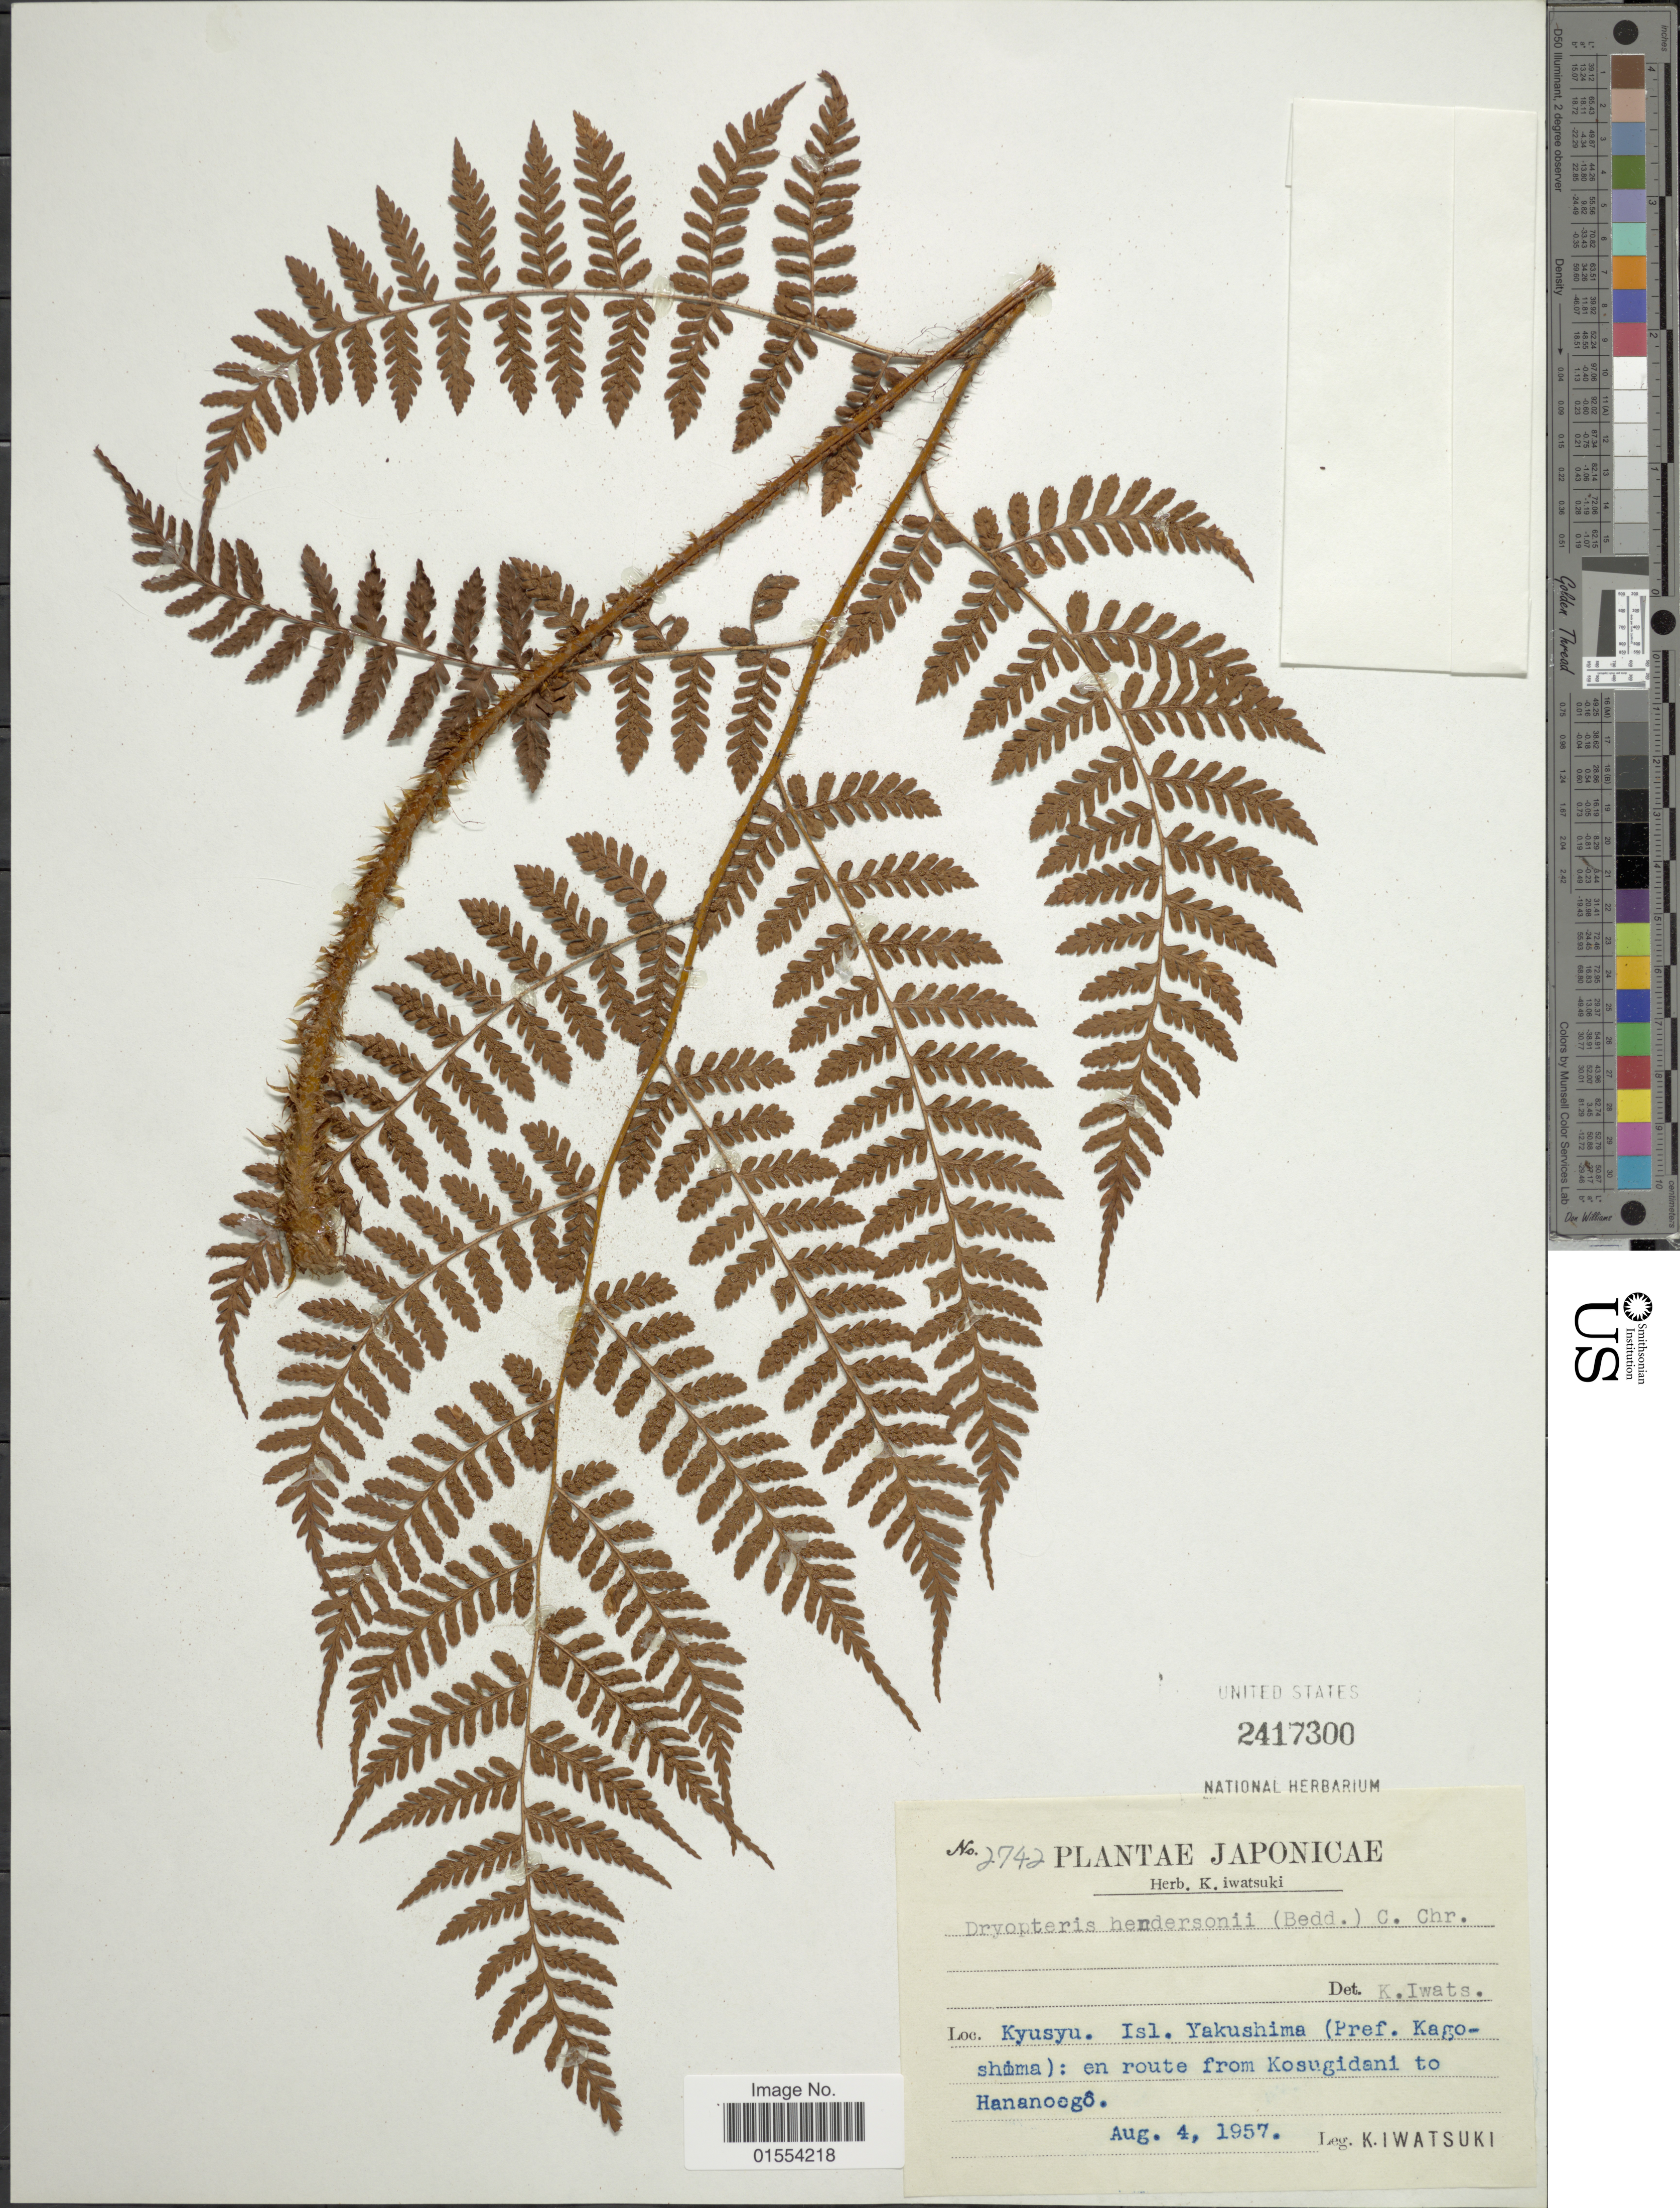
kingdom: Plantae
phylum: Tracheophyta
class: Polypodiopsida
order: Polypodiales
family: Dryopteridaceae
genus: Dryopteris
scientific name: Dryopteris hendersonii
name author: (Bedd.) C. Chr.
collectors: K. Iwatsuki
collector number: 2742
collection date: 1957-08-04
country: Japan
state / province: Kagosima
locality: Kyushu. Isl. Yakushima (Pref. Kagoshima): en route from Kosugidani to Hananoego.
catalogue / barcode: US 2417300